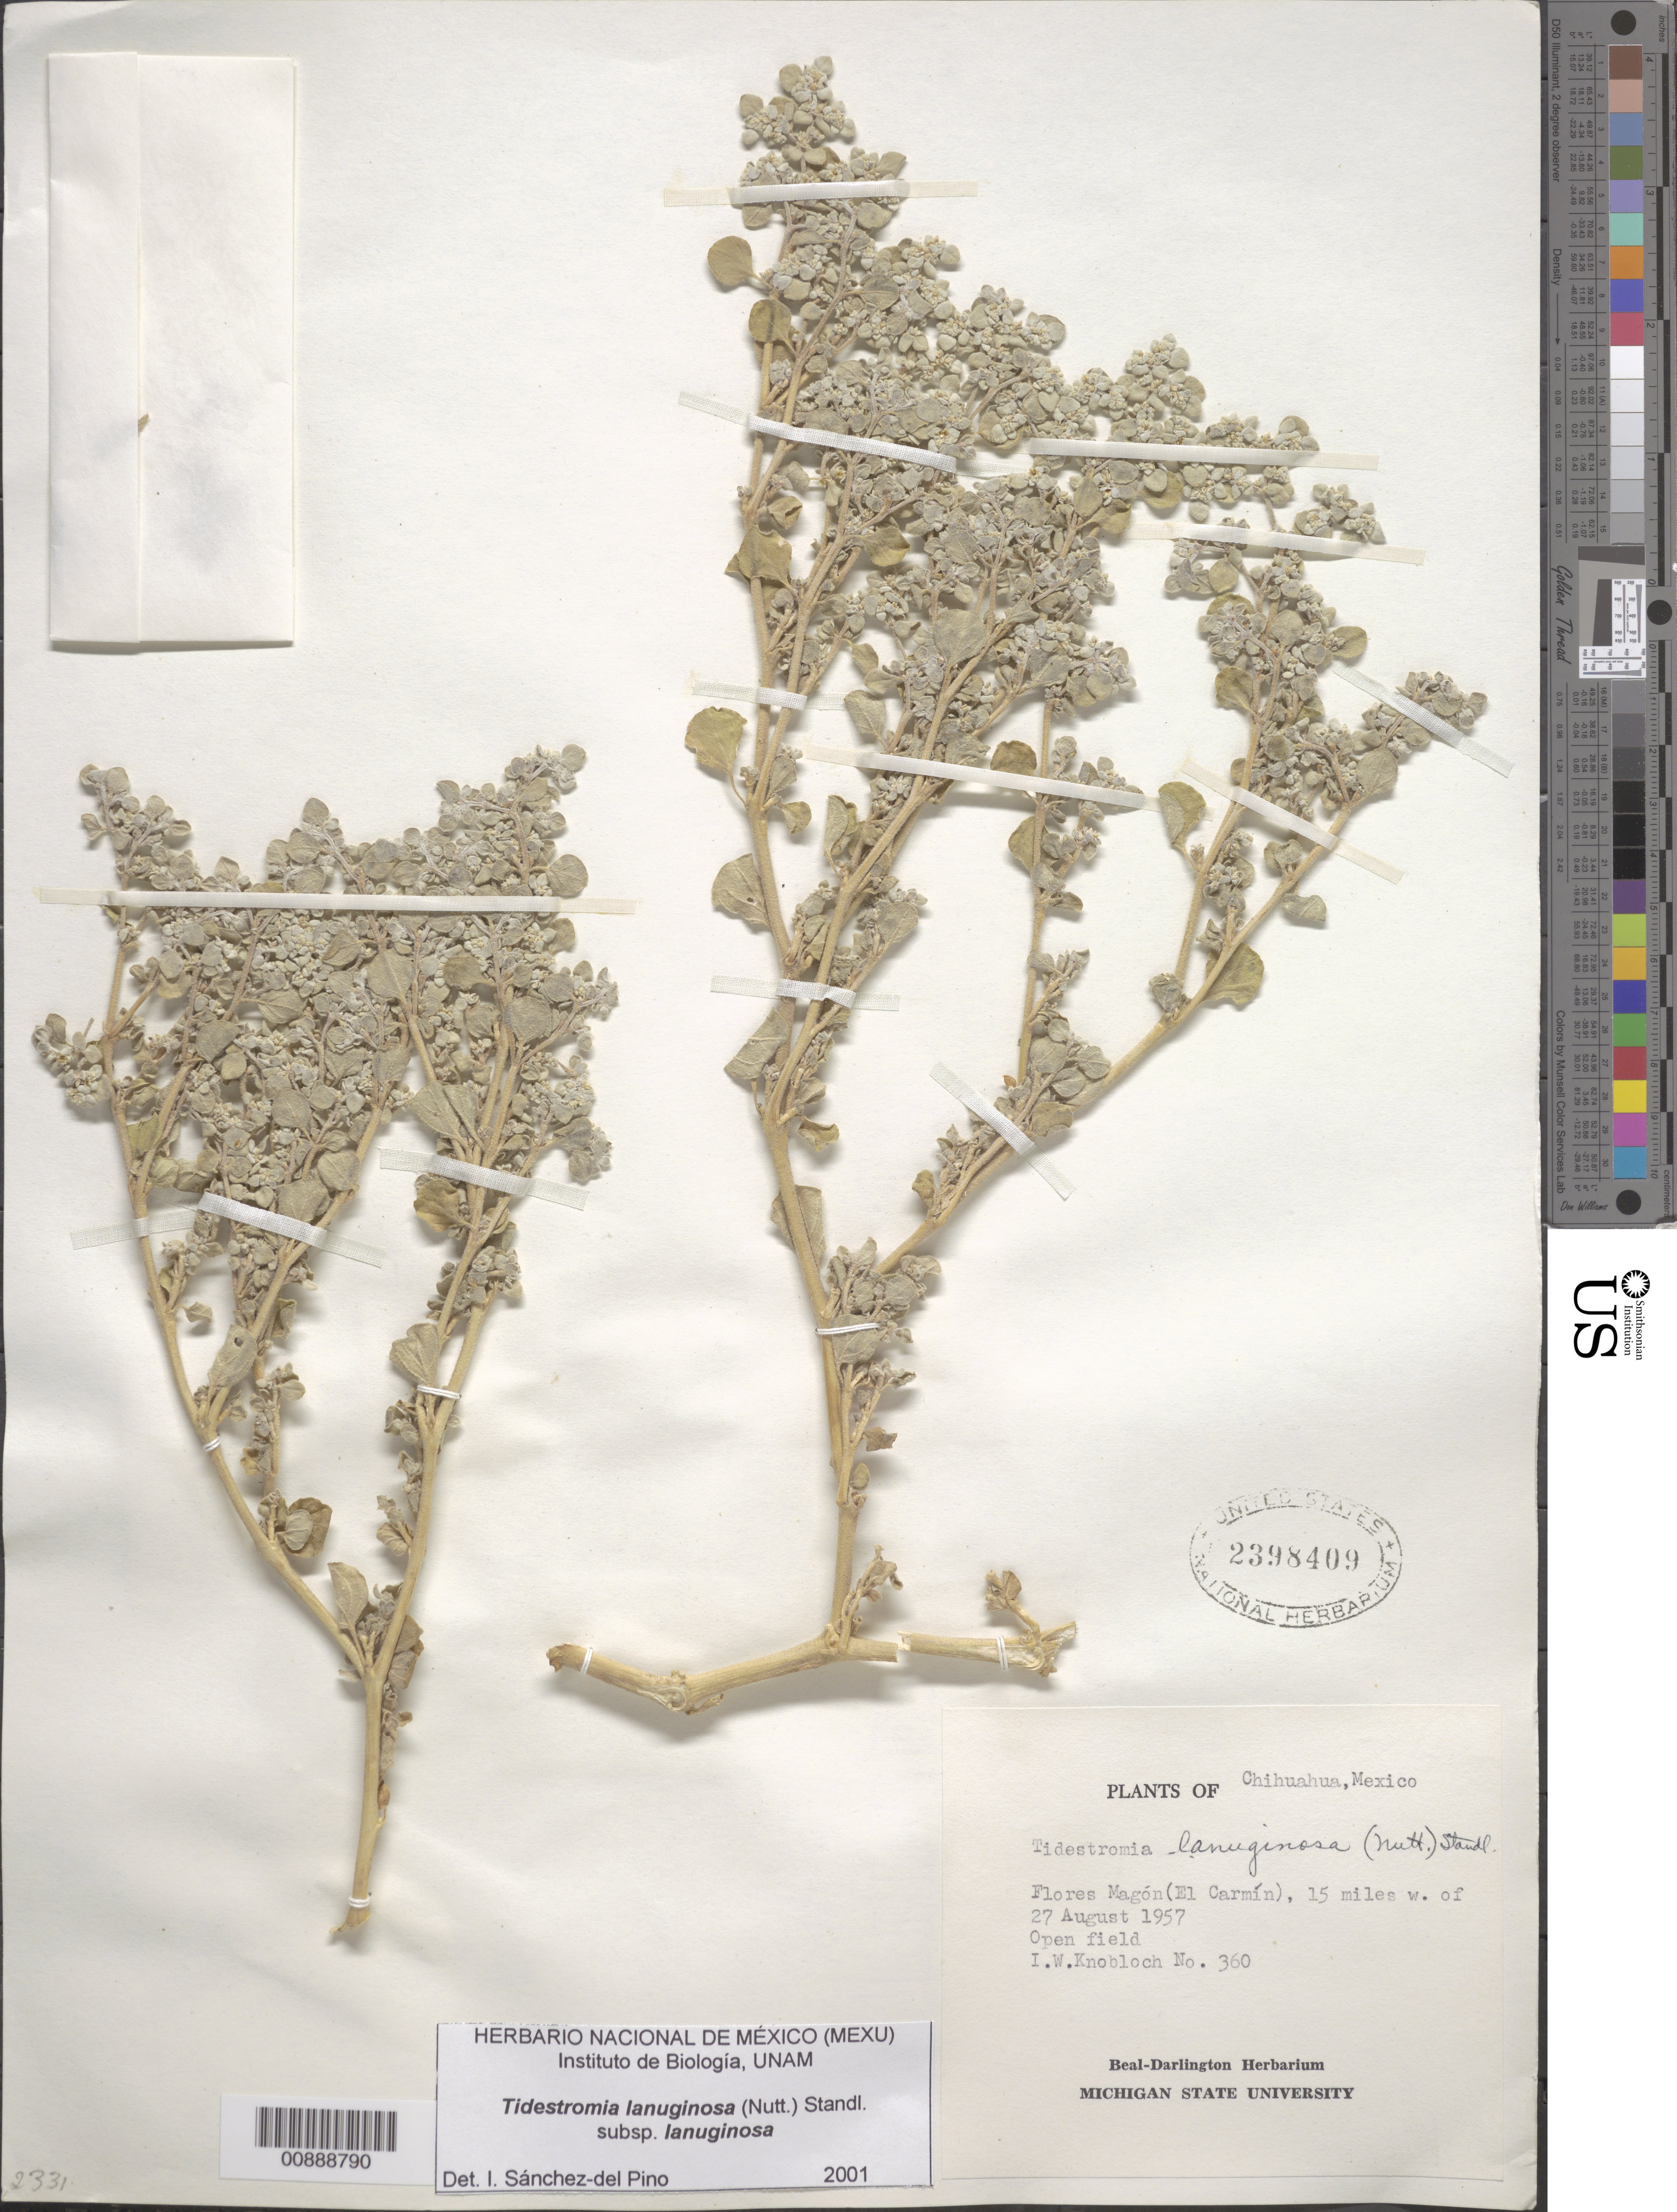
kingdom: Plantae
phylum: Tracheophyta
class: Magnoliopsida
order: Caryophyllales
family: Amaranthaceae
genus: Tidestromia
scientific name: Tidestromia lanuginosa subsp. lanuginosa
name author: (Nutt.) Standl.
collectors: I. W. Knobloch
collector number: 360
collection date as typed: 27 Aug 1957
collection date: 1957-08-27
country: Mexico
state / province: Chihuahua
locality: Flores Magón (El Carmín), 15 miles W of.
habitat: Open field.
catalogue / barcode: US 2398409